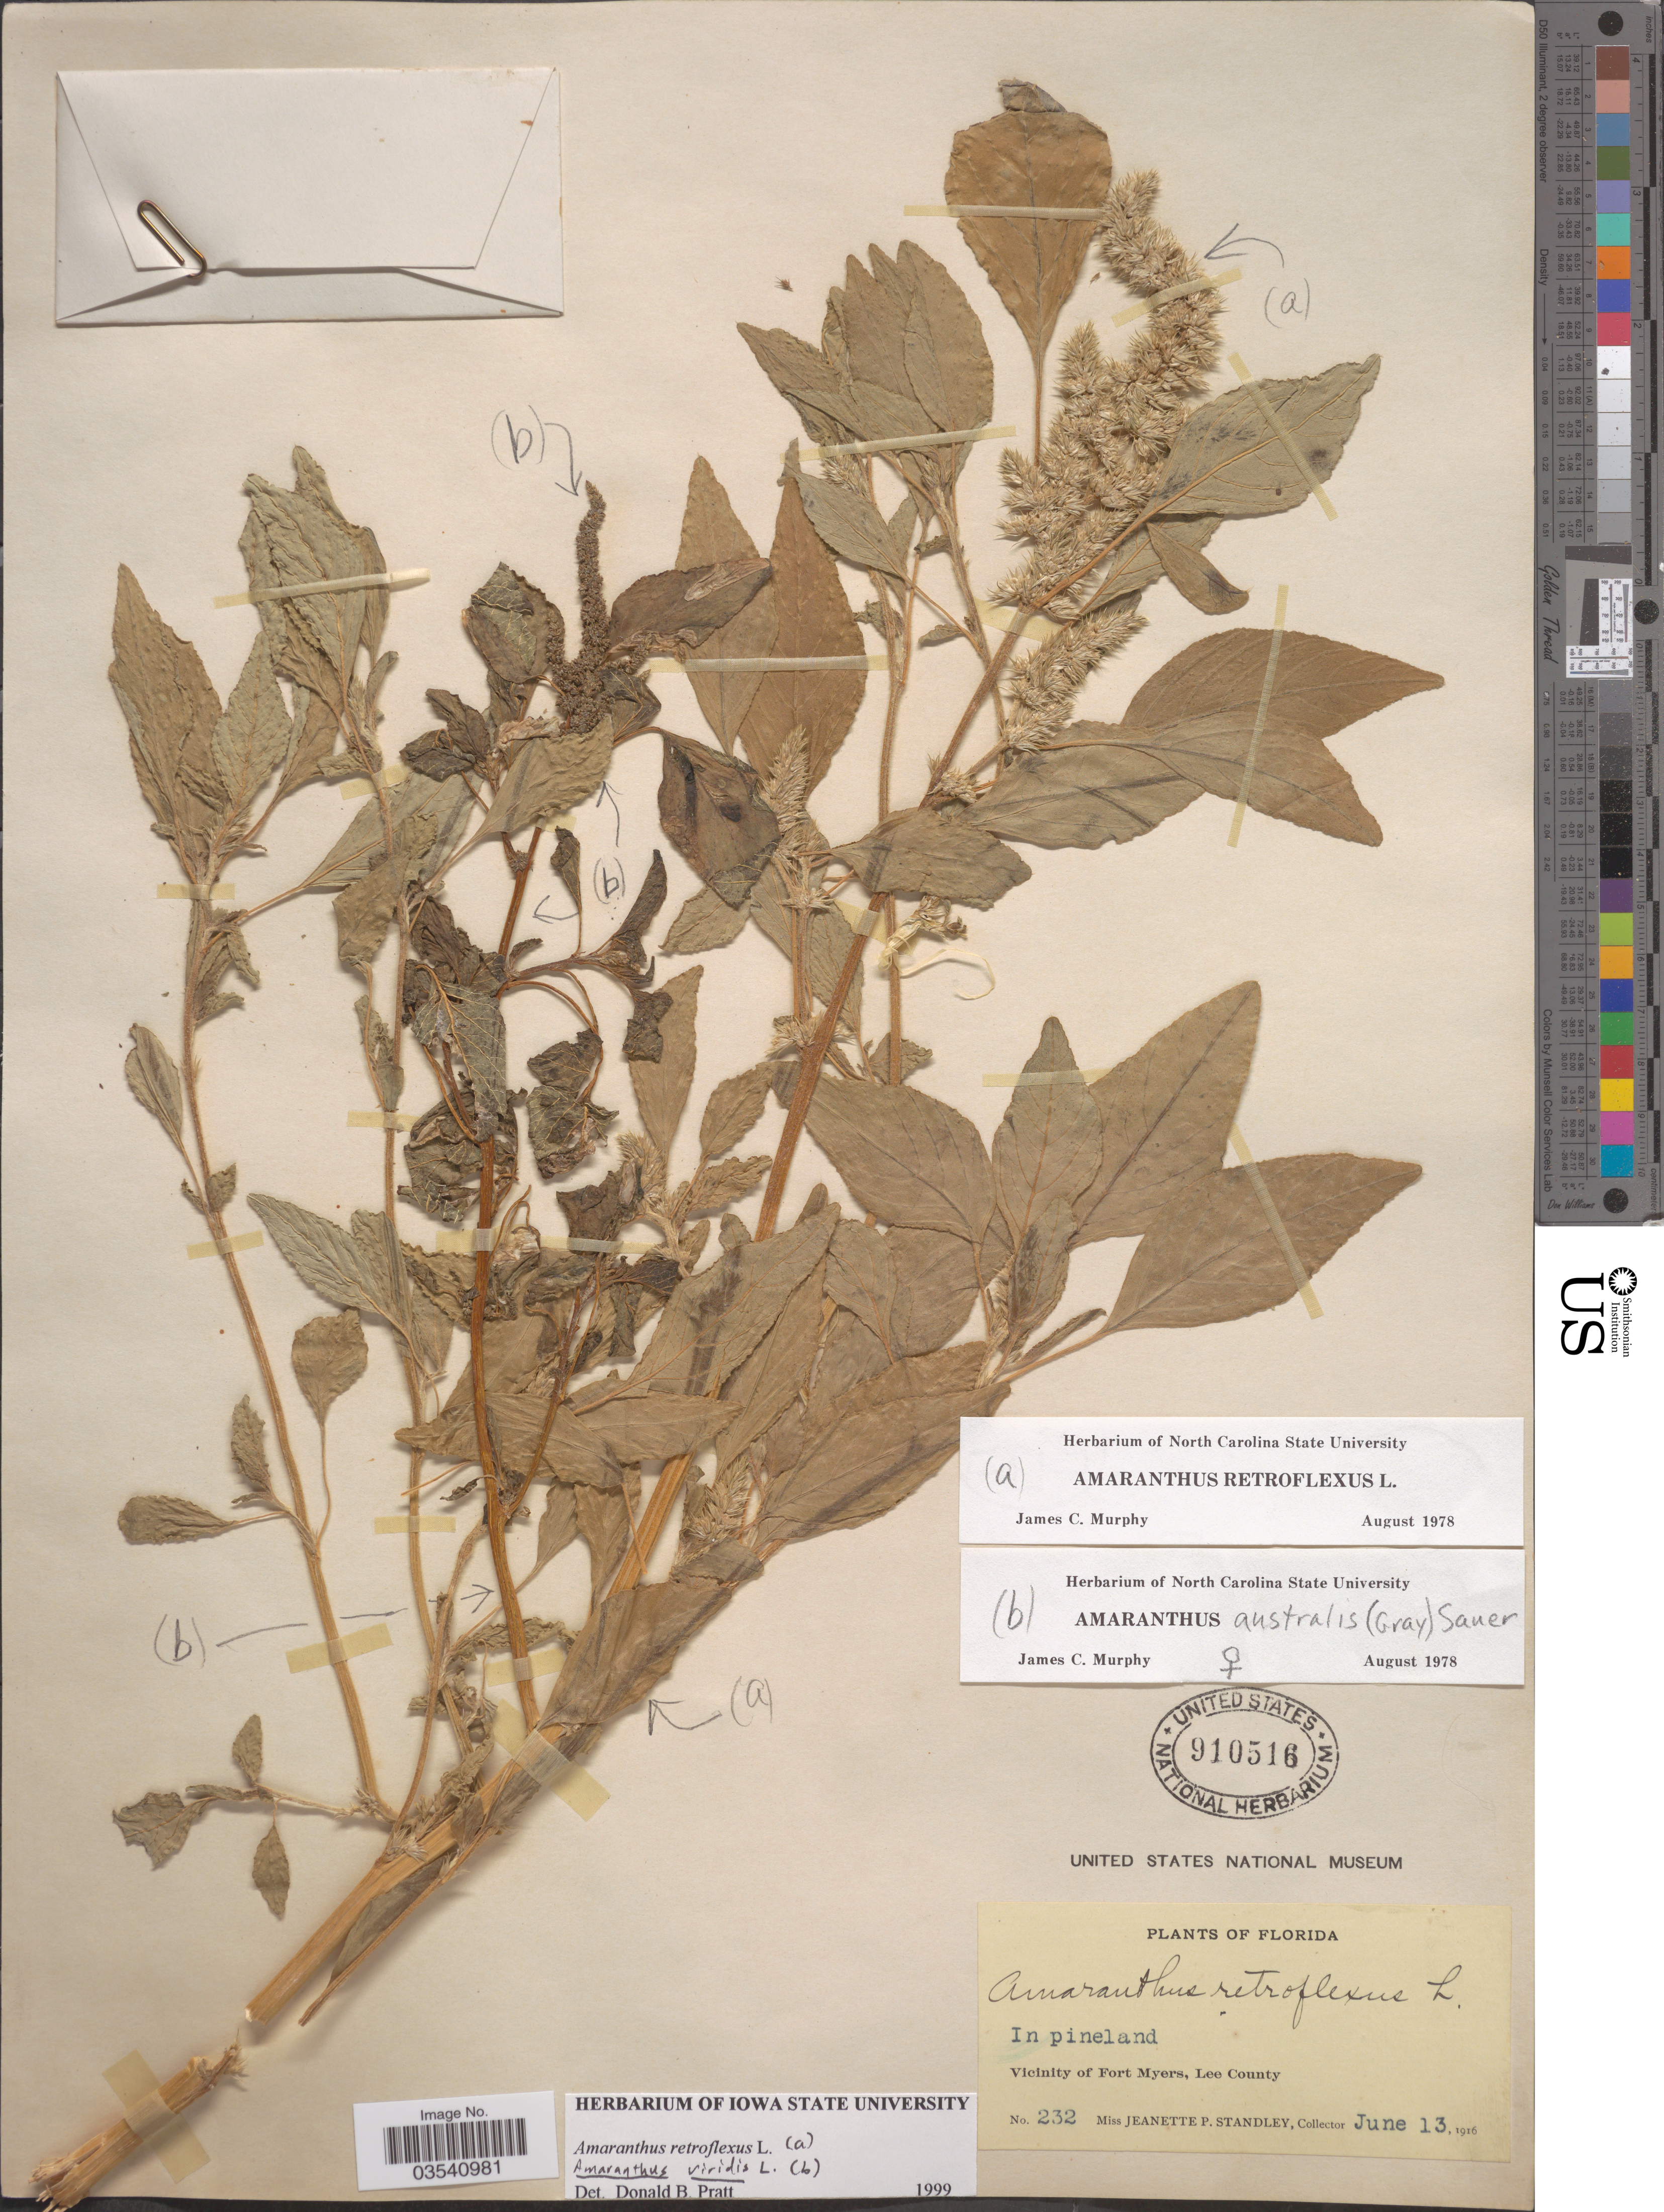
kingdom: Plantae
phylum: Tracheophyta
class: Magnoliopsida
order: Caryophyllales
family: Amaranthaceae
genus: Amaranthus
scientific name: Amaranthus retroflexus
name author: L.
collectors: J. P. Standley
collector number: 232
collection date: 1916-06-13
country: United States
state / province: Florida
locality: In pineland. Vicinity of Forty Myers, Lee County.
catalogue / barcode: US 910516